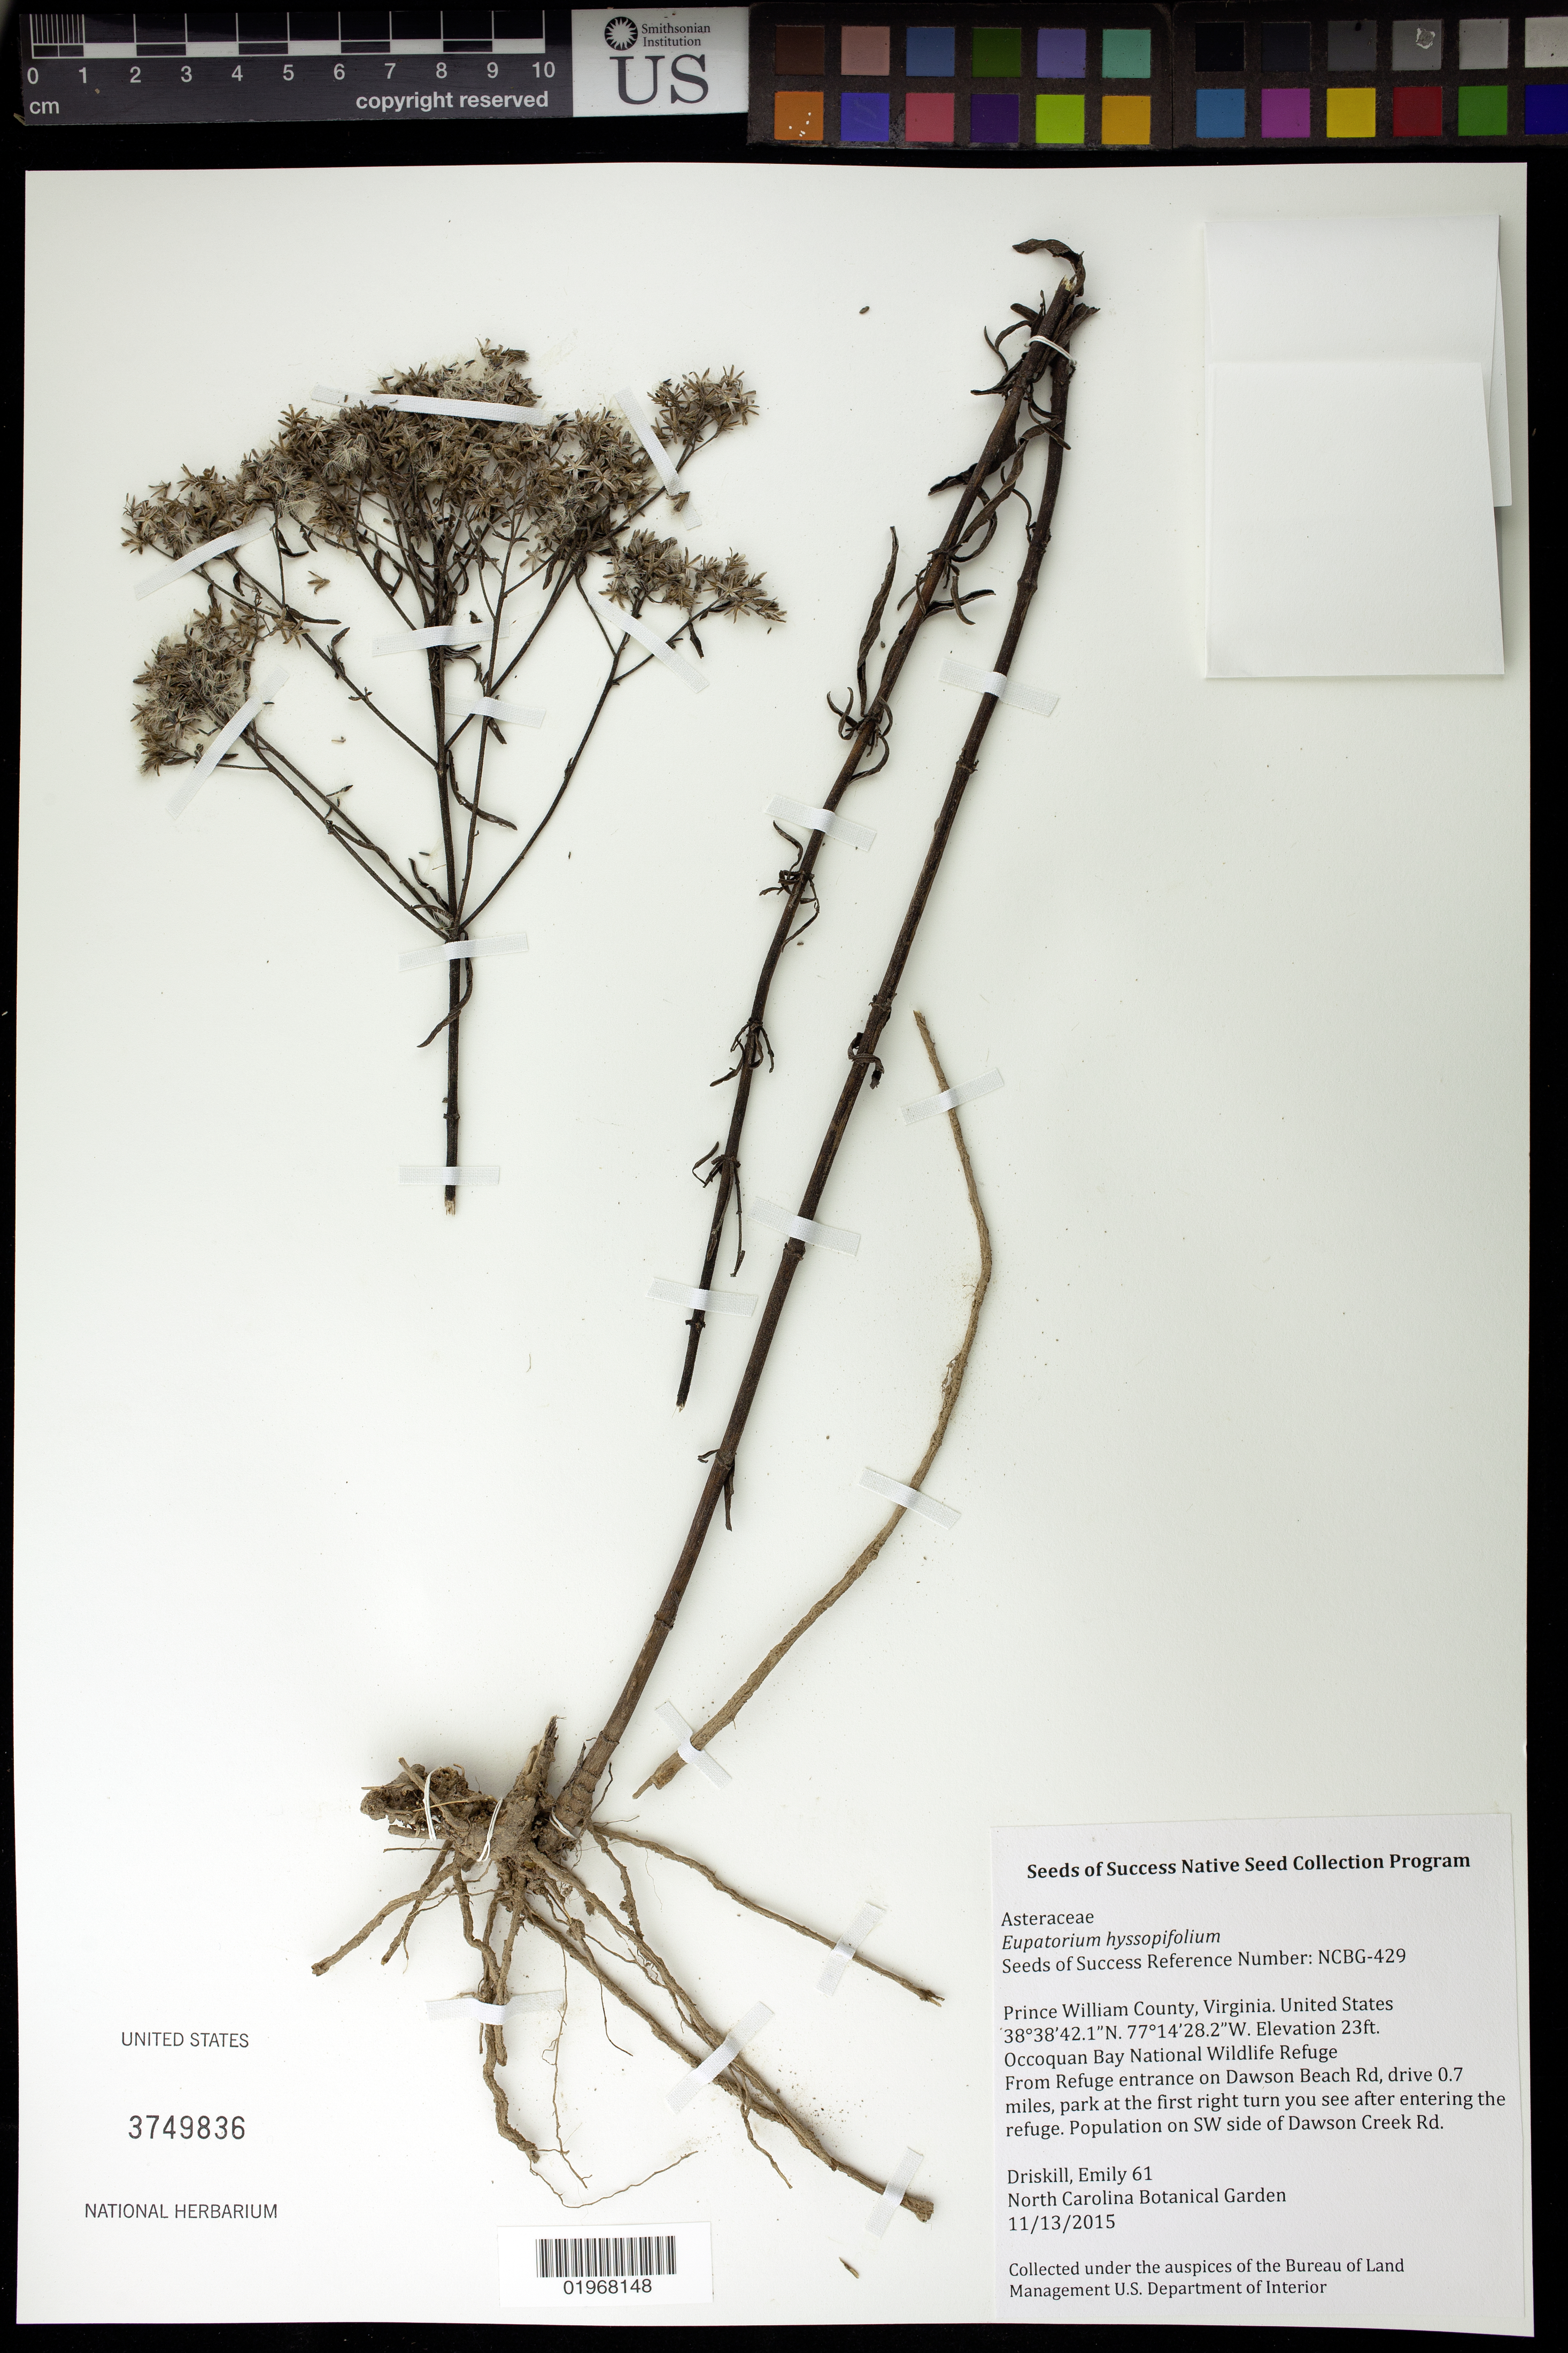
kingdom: Plantae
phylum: Tracheophyta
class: Magnoliopsida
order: Asterales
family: Asteraceae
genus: Eupatorium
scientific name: Eupatorium hyssopifolium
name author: L.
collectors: L. Maynard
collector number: NCBG-429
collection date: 2015-11-13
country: United States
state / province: Virginia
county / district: Prince William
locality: Occoquan Bay National Wildlife Refuge. Dawson Creek Rd.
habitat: Mesic meadow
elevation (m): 7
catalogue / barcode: US 3749836